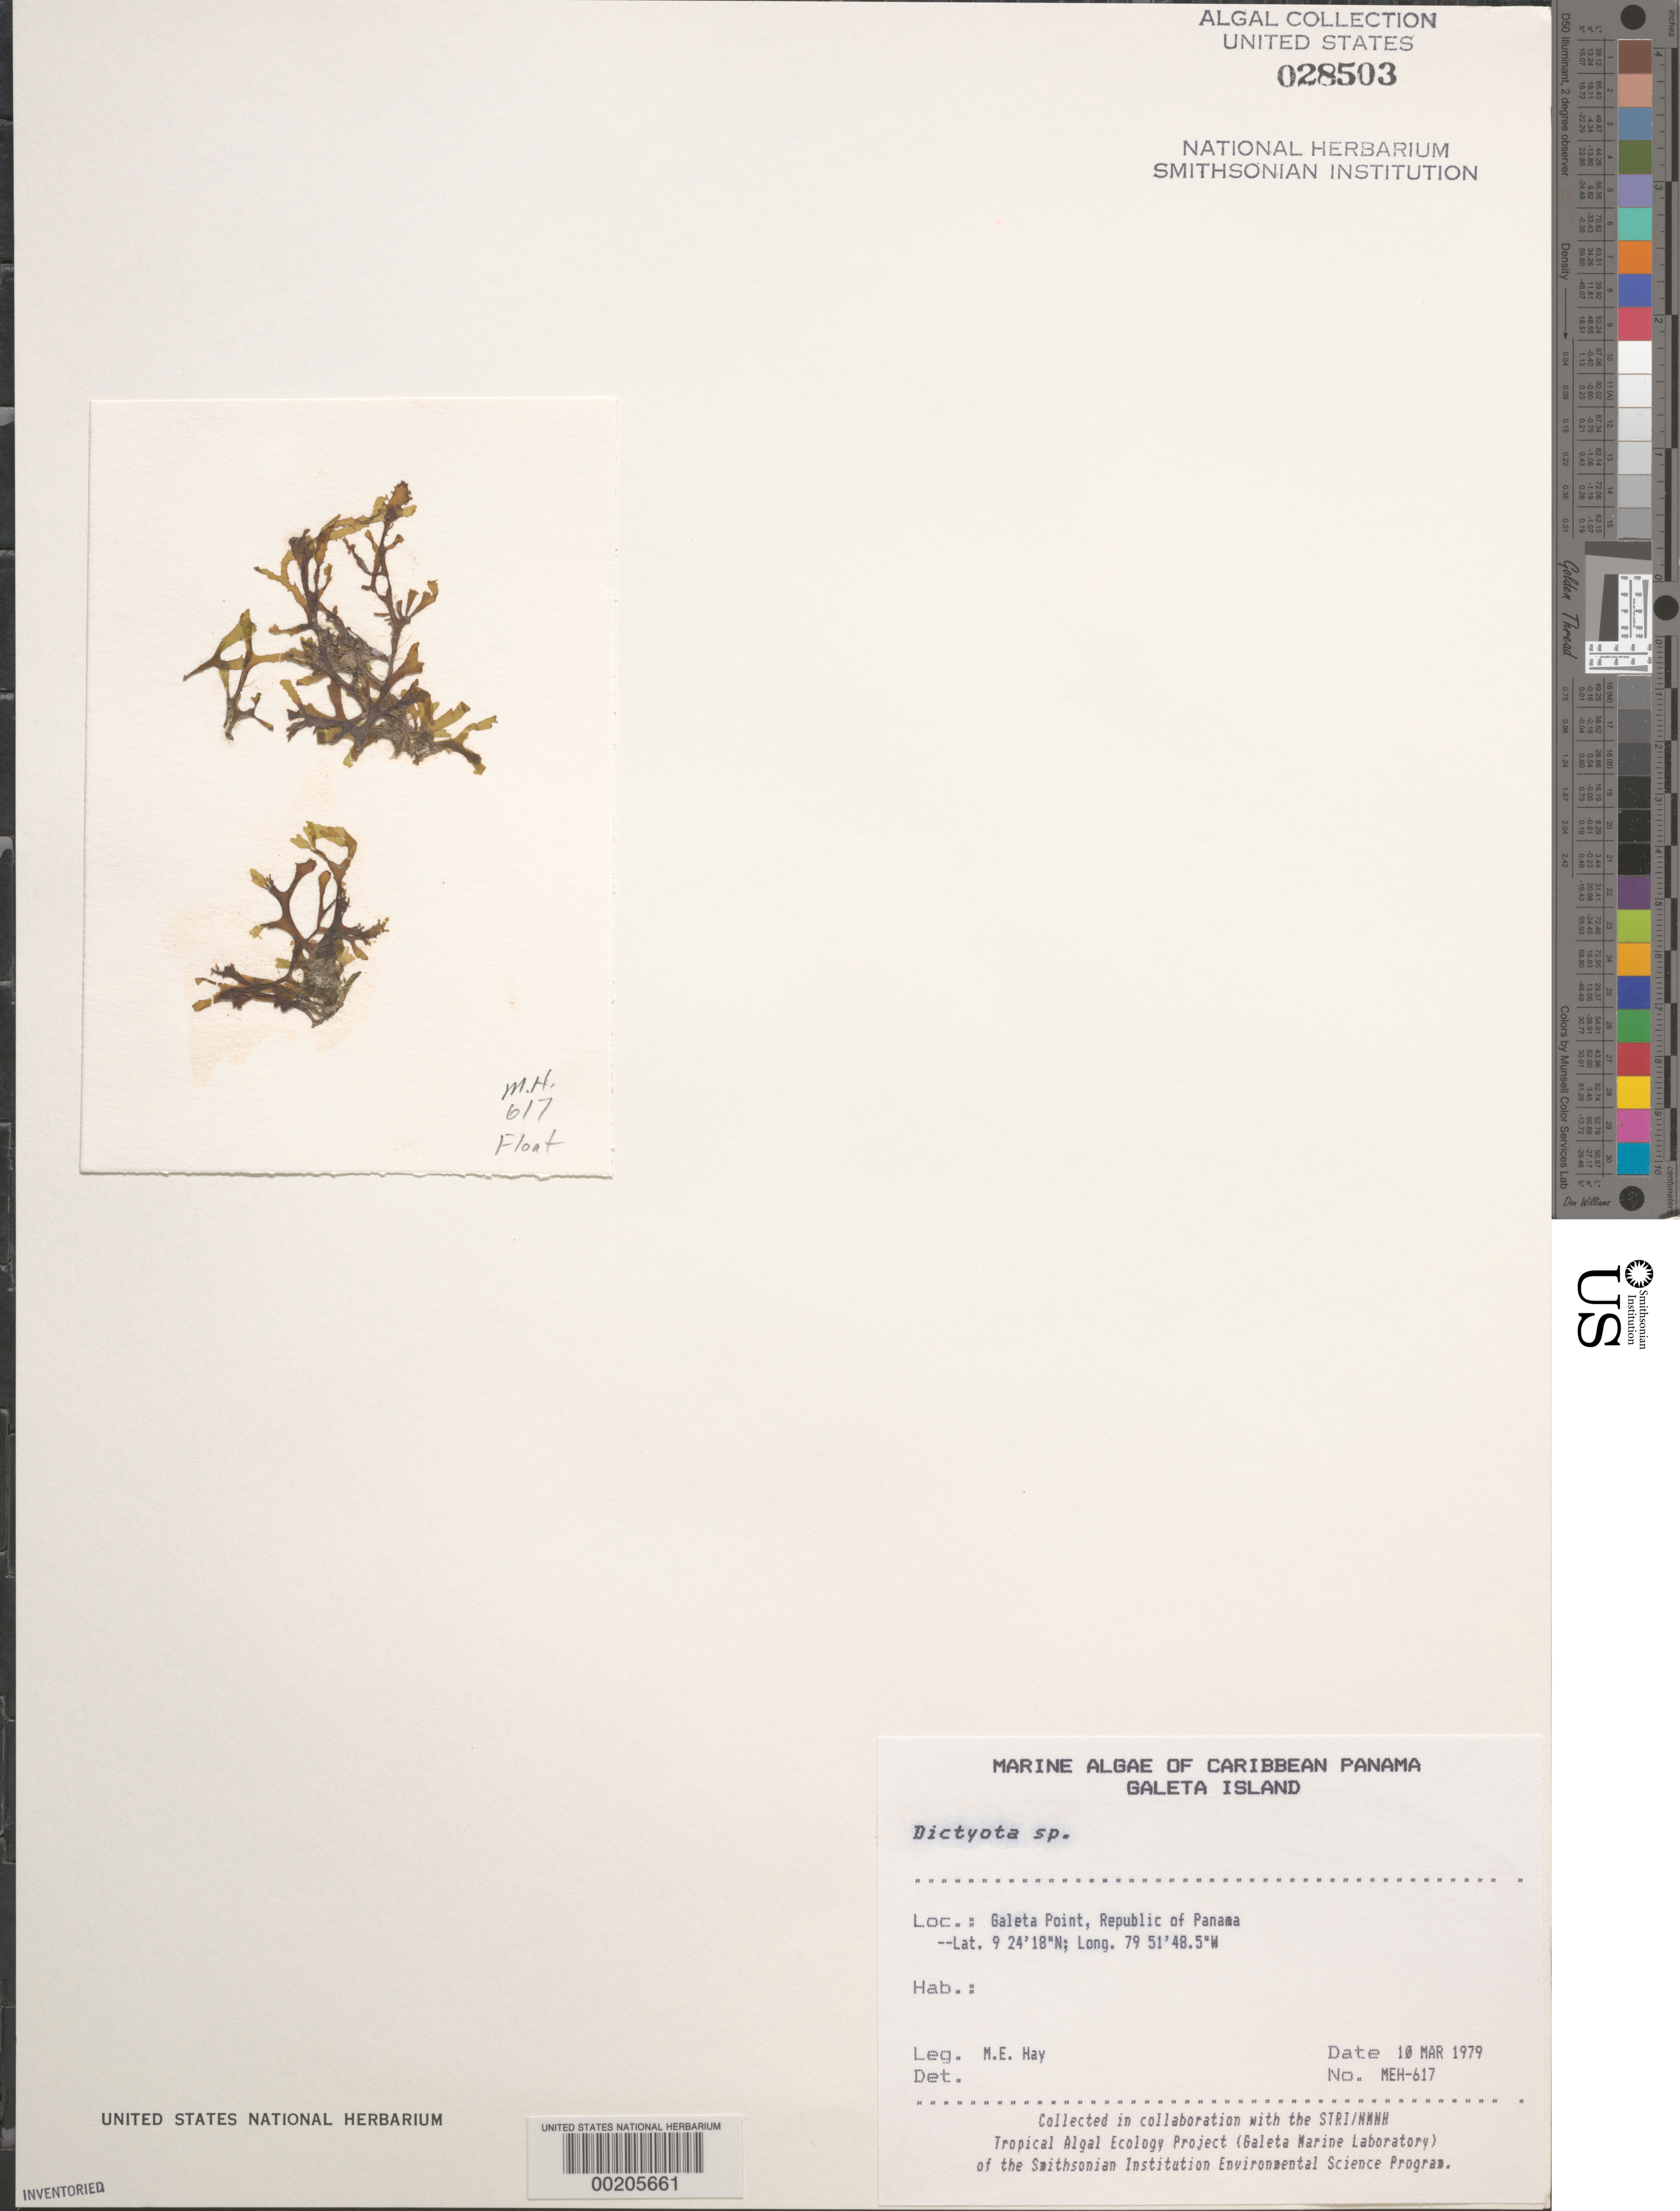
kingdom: Chromista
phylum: Ochrophyta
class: Phaeophyceae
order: Dictyotales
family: Dictyotaceae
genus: Dictyota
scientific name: Dictyota sp.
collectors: M. E. Hay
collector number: MEH-617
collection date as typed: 10 Mar 1979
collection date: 1979-03-10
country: Panama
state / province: Colón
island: Galeta Island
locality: Galeta Point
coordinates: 9 24' 18" N, 79 51' 48.5" W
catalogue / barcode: US 28503